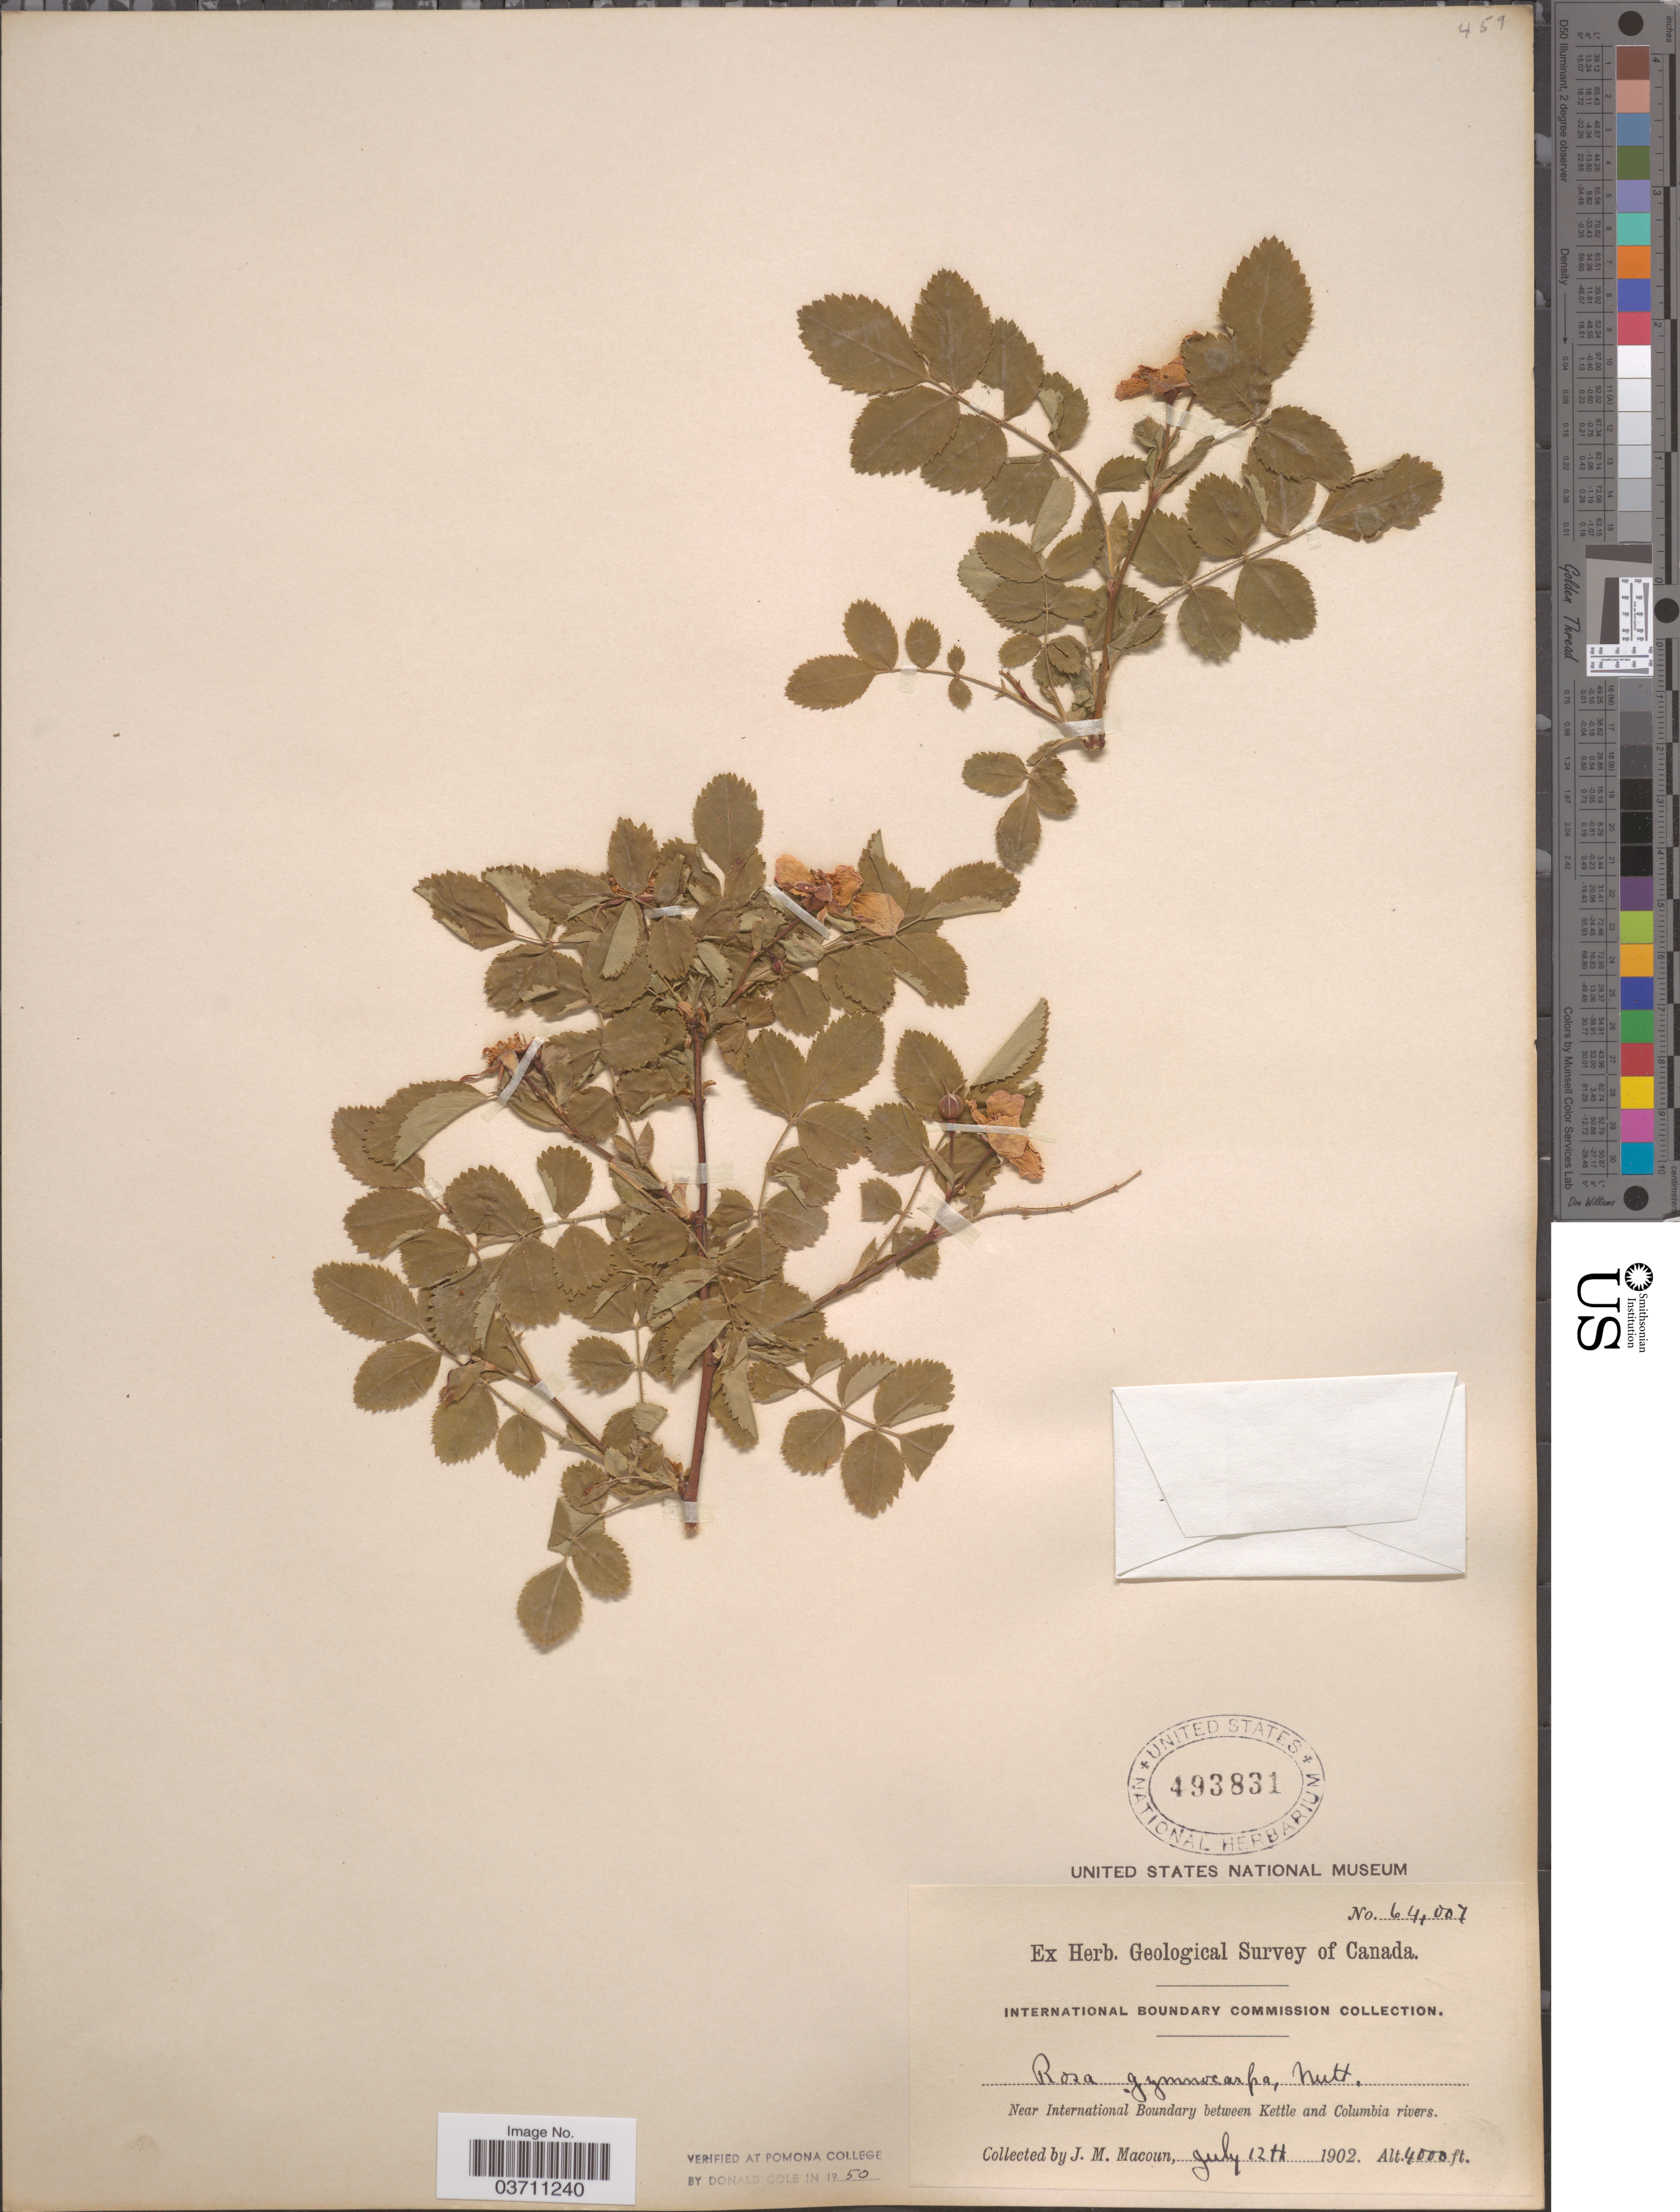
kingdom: Plantae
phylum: Tracheophyta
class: Magnoliopsida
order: Rosales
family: Rosaceae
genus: Rosa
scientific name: Rosa gymnocarpa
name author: Nutt.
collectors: J. M. Macoun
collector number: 64007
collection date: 1902-07-12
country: Canada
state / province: British Columbia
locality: Near International Boundary between Kettle and Columbia rivers.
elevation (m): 1219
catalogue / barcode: US 493831